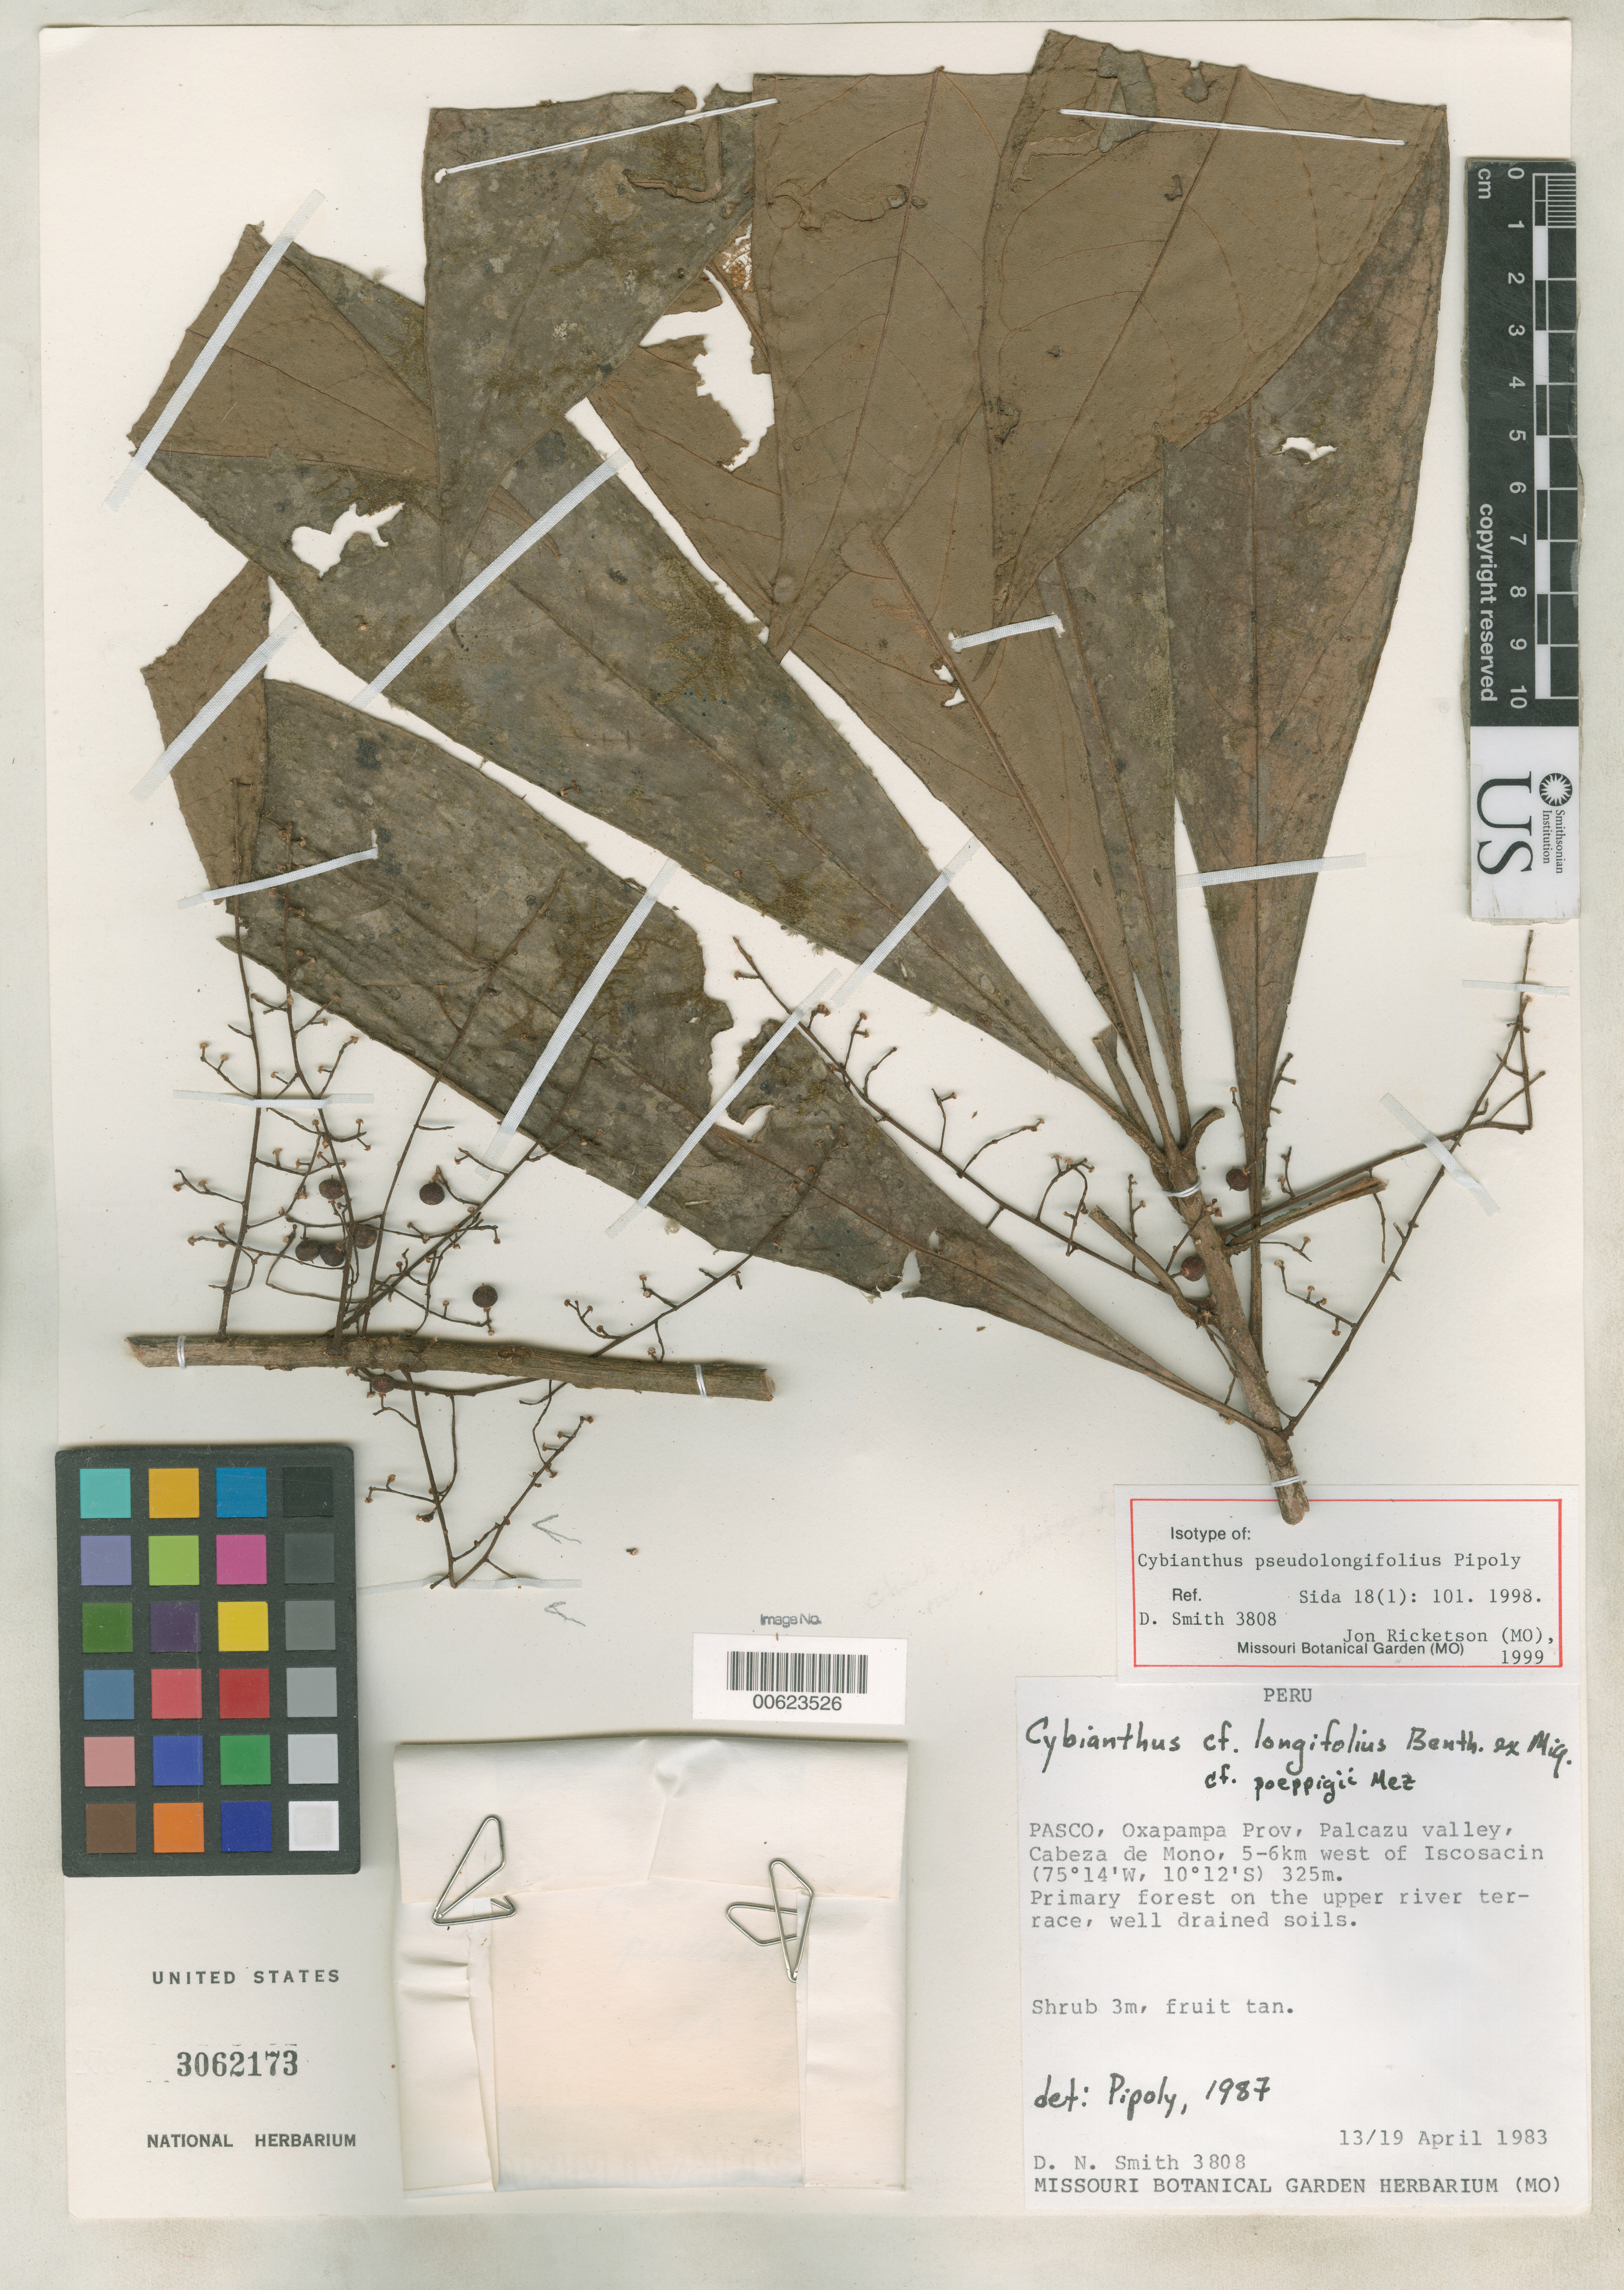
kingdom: Plantae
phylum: Tracheophyta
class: Magnoliopsida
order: Ericales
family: Primulaceae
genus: Cybianthus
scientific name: Cybianthus pseudolongifolius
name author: Pipoly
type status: Isotype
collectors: D. Smith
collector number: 3808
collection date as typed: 13 Apr 1983 to 19 Apr 1983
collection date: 1983-04-13/1983-04-19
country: Peru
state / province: Pasco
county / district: Oxapampa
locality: Palcazu Valley, Cabeza de Mono, 5-6 km W of Iscosacin.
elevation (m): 325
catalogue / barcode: US 3062173